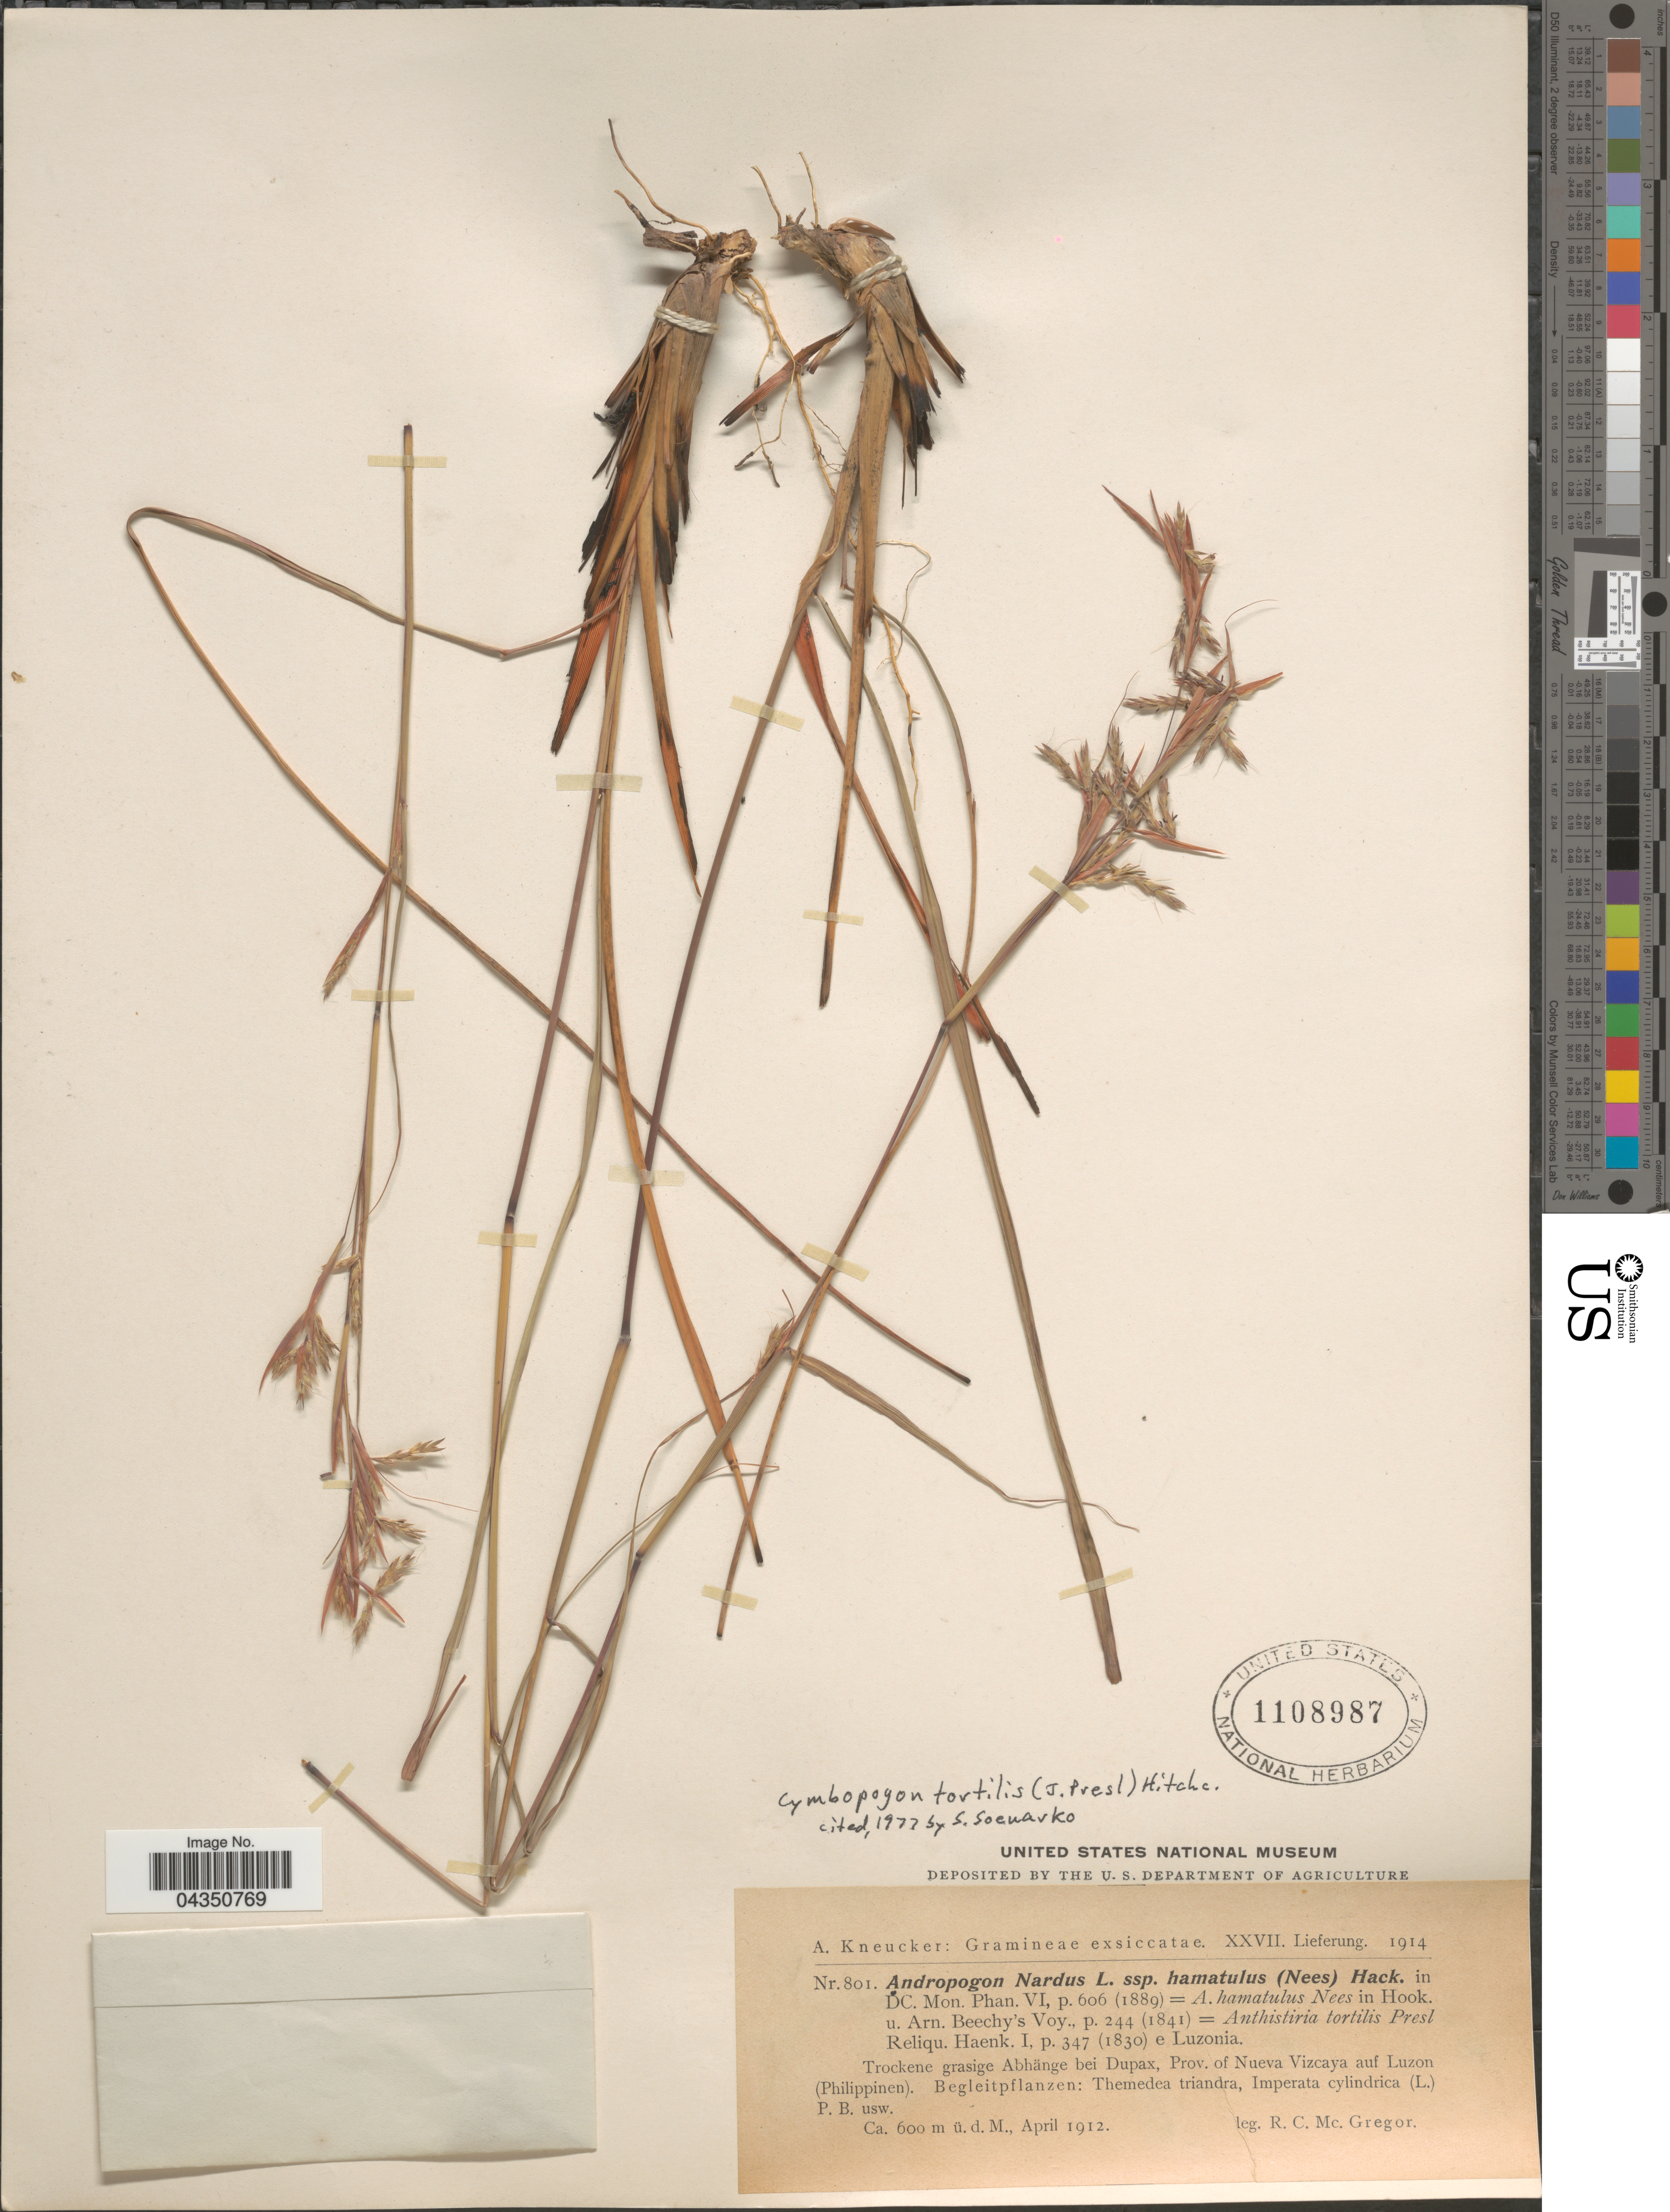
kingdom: Plantae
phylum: Tracheophyta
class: Liliopsida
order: Poales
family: Poaceae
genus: Cymbopogon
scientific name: Cymbopogon tortilis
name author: (J. Presl) A. Camus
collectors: R. C. McGregor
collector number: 801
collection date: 1912-04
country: Philippines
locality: Trockene grasige Abhänge bei Dupax, Prov. of Nueva Vizcaya auf Luzon (Philippinen).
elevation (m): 600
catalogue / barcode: US 1108987